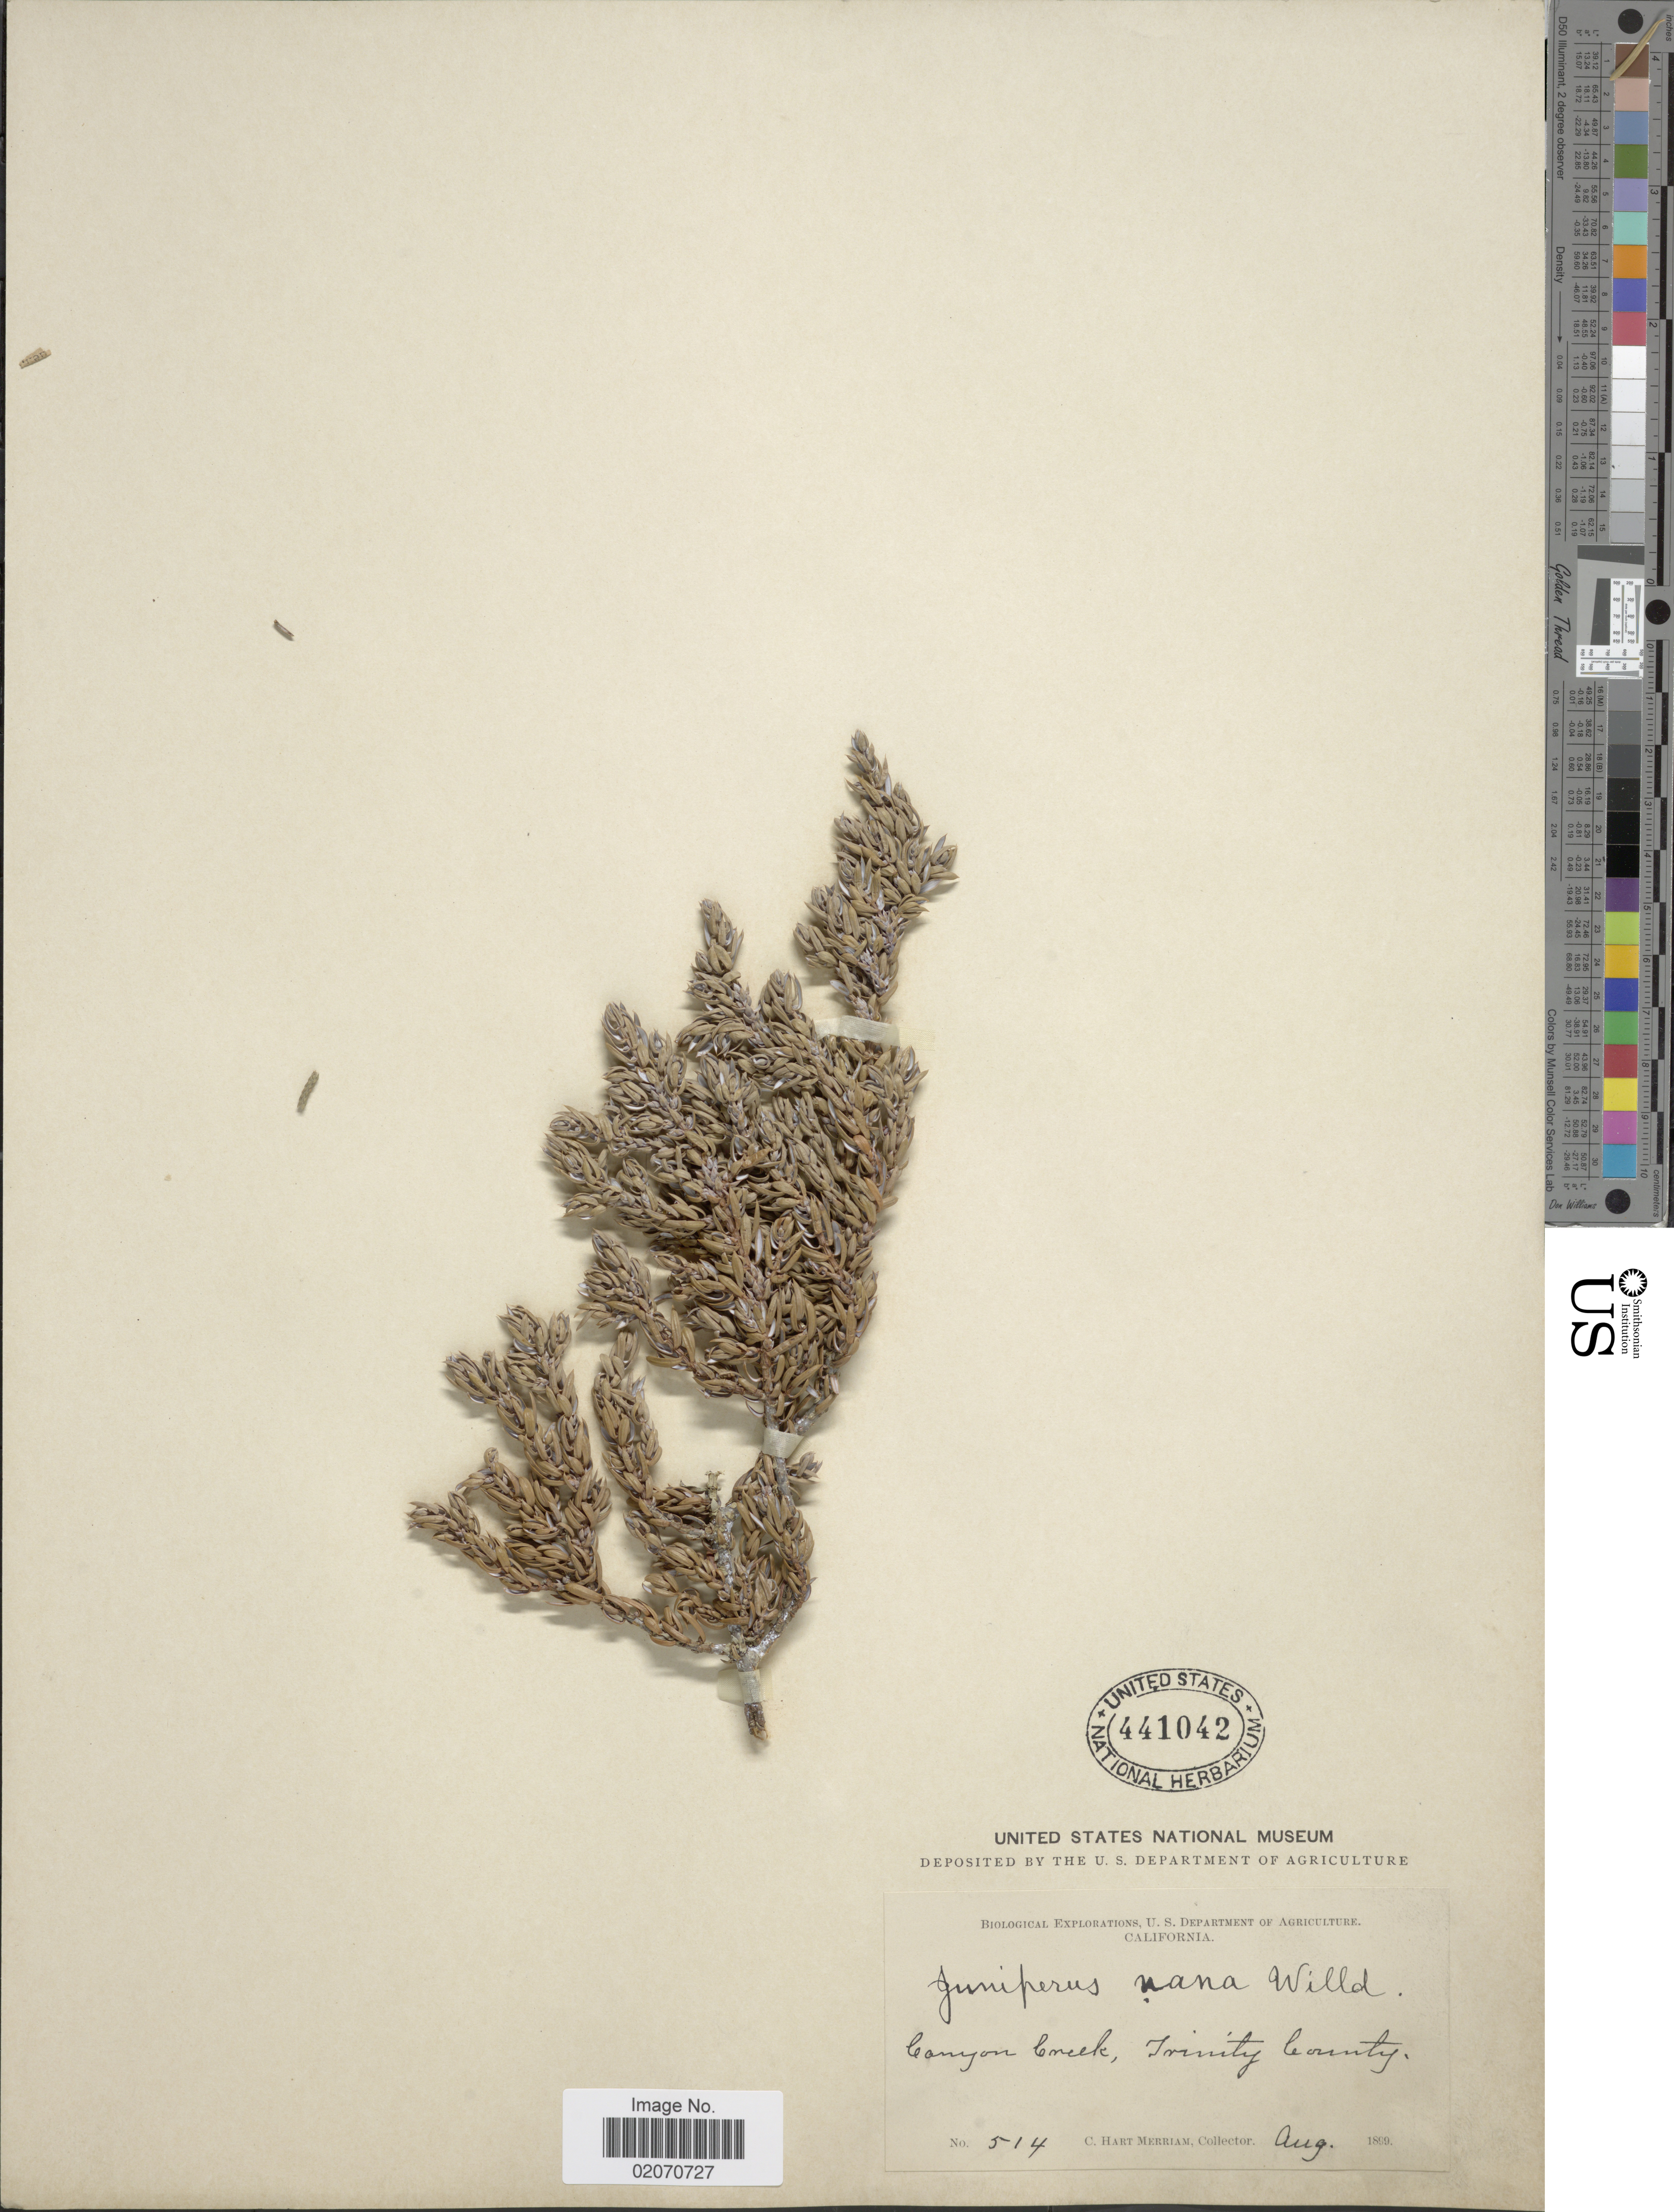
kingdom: Plantae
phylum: Tracheophyta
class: Pinopsida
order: Pinales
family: Cupressaceae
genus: Juniperus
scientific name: Juniperus communis var. jackii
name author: Rehder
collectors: C. Merriam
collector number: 514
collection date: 1899-08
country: United States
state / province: California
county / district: Trinity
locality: Canyon Creek, Trinity County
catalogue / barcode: US 441042